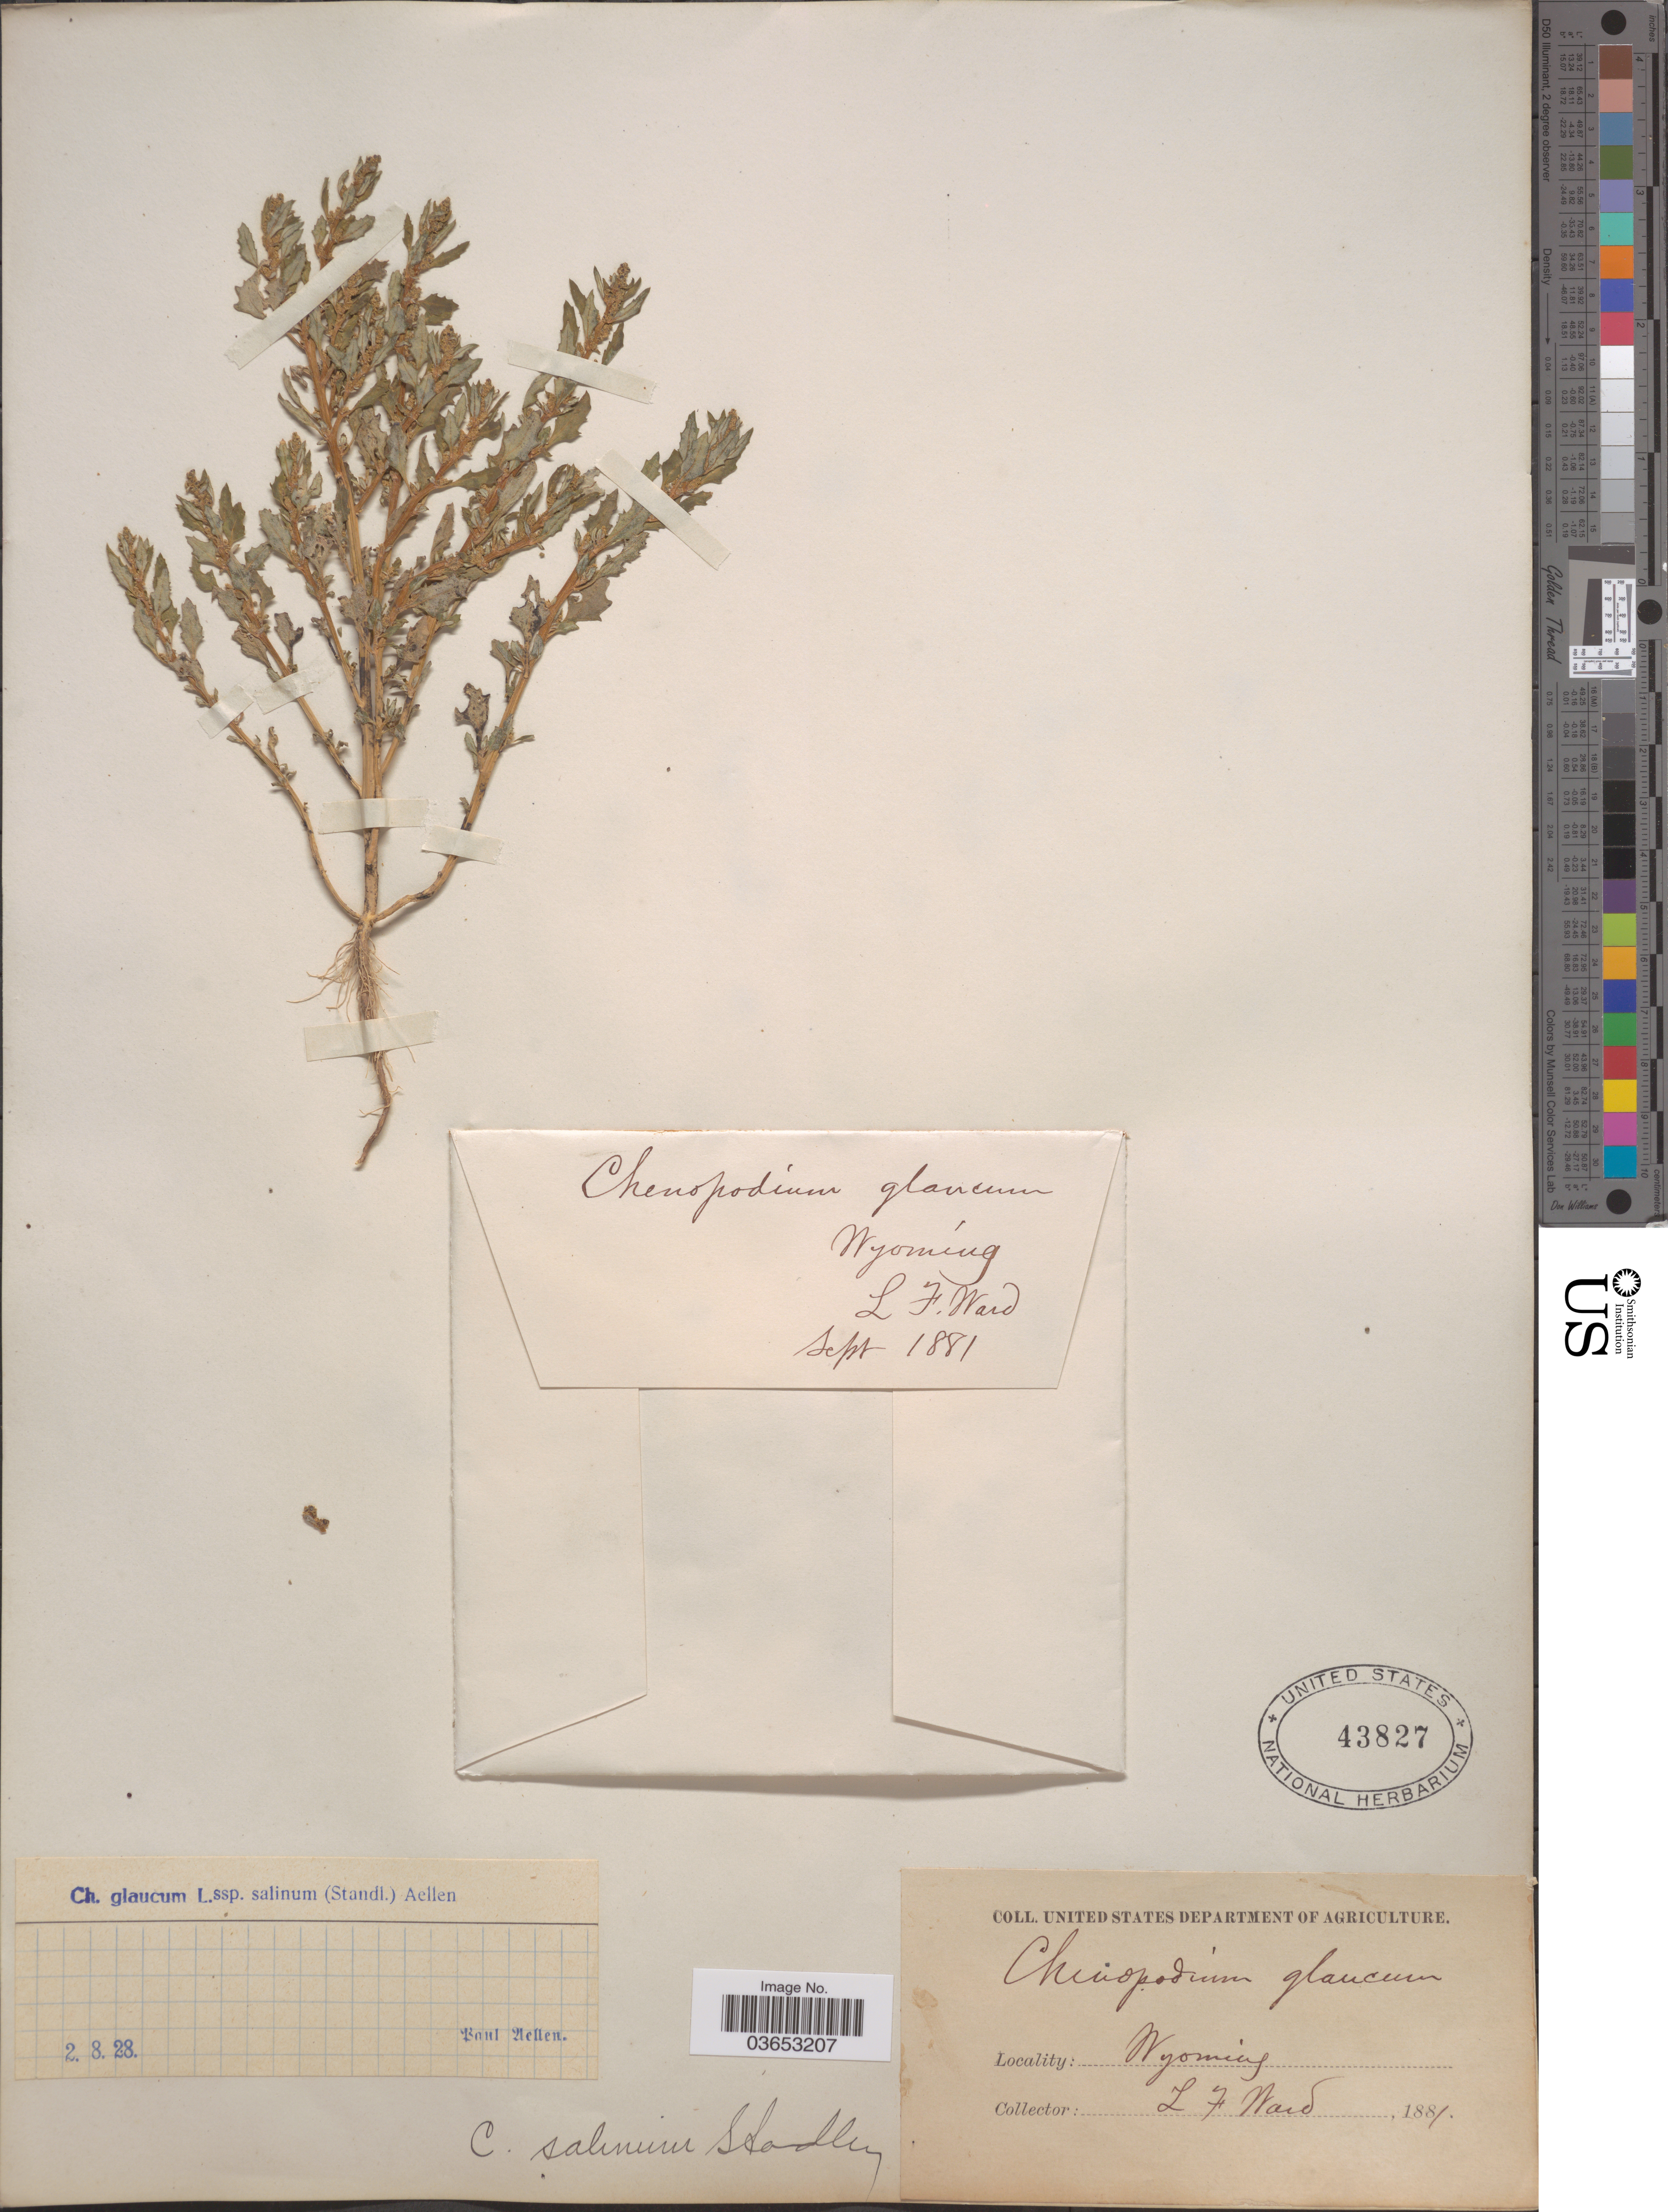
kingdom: Plantae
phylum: Tracheophyta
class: Magnoliopsida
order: Caryophyllales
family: Amaranthaceae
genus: Chenopodium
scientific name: Chenopodium glaucum subsp. salinum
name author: (Aellen) Aellen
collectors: L. Ward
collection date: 1881-09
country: United States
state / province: Wyoming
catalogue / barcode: US 43827